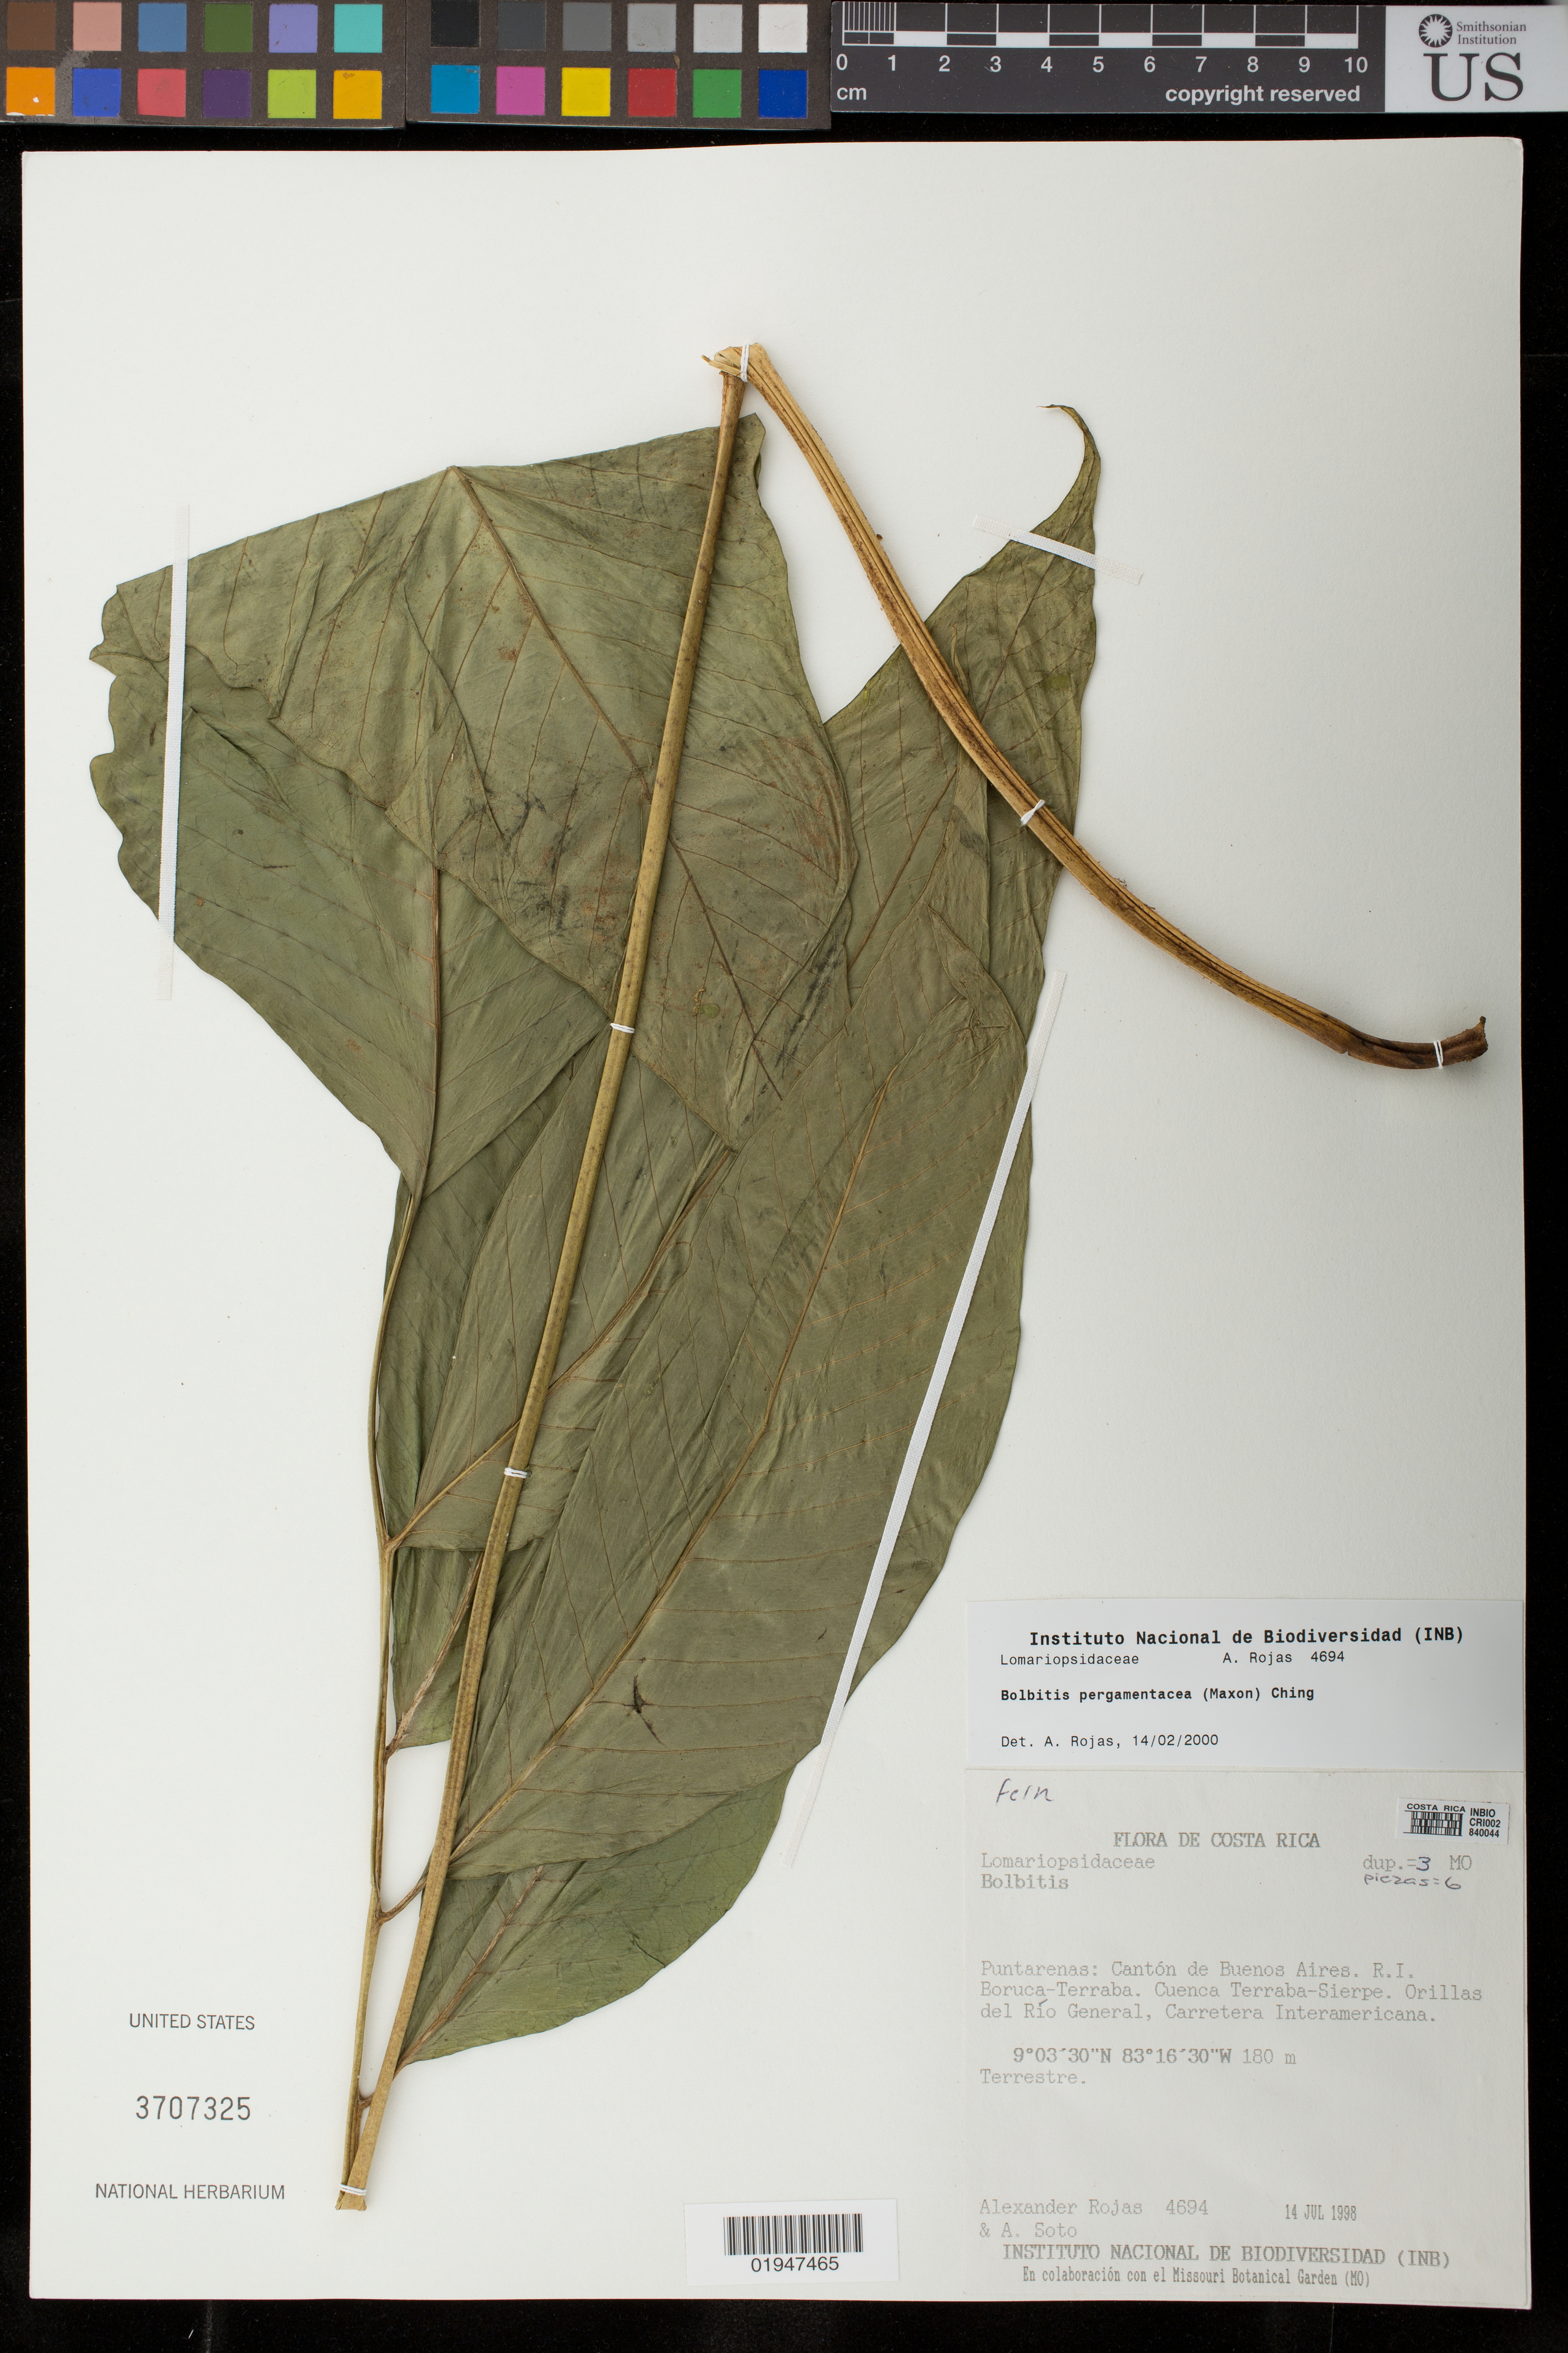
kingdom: Plantae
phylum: Tracheophyta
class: Polypodiopsida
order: Polypodiales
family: Dryopteridaceae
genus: Mickelia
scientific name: Mickelia pergamentacea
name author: (Maxon) R.C. Moran et al.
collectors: A. Rojas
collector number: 4694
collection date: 1998-07-14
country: Costa Rica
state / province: Puntarenas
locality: Cantón de Buenos Aires, R.I. Boruca-Terraba. Cuenca Terraba-Sierpe. Orillas del Río General, Carretera Interamericana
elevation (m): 180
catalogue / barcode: US 3707325